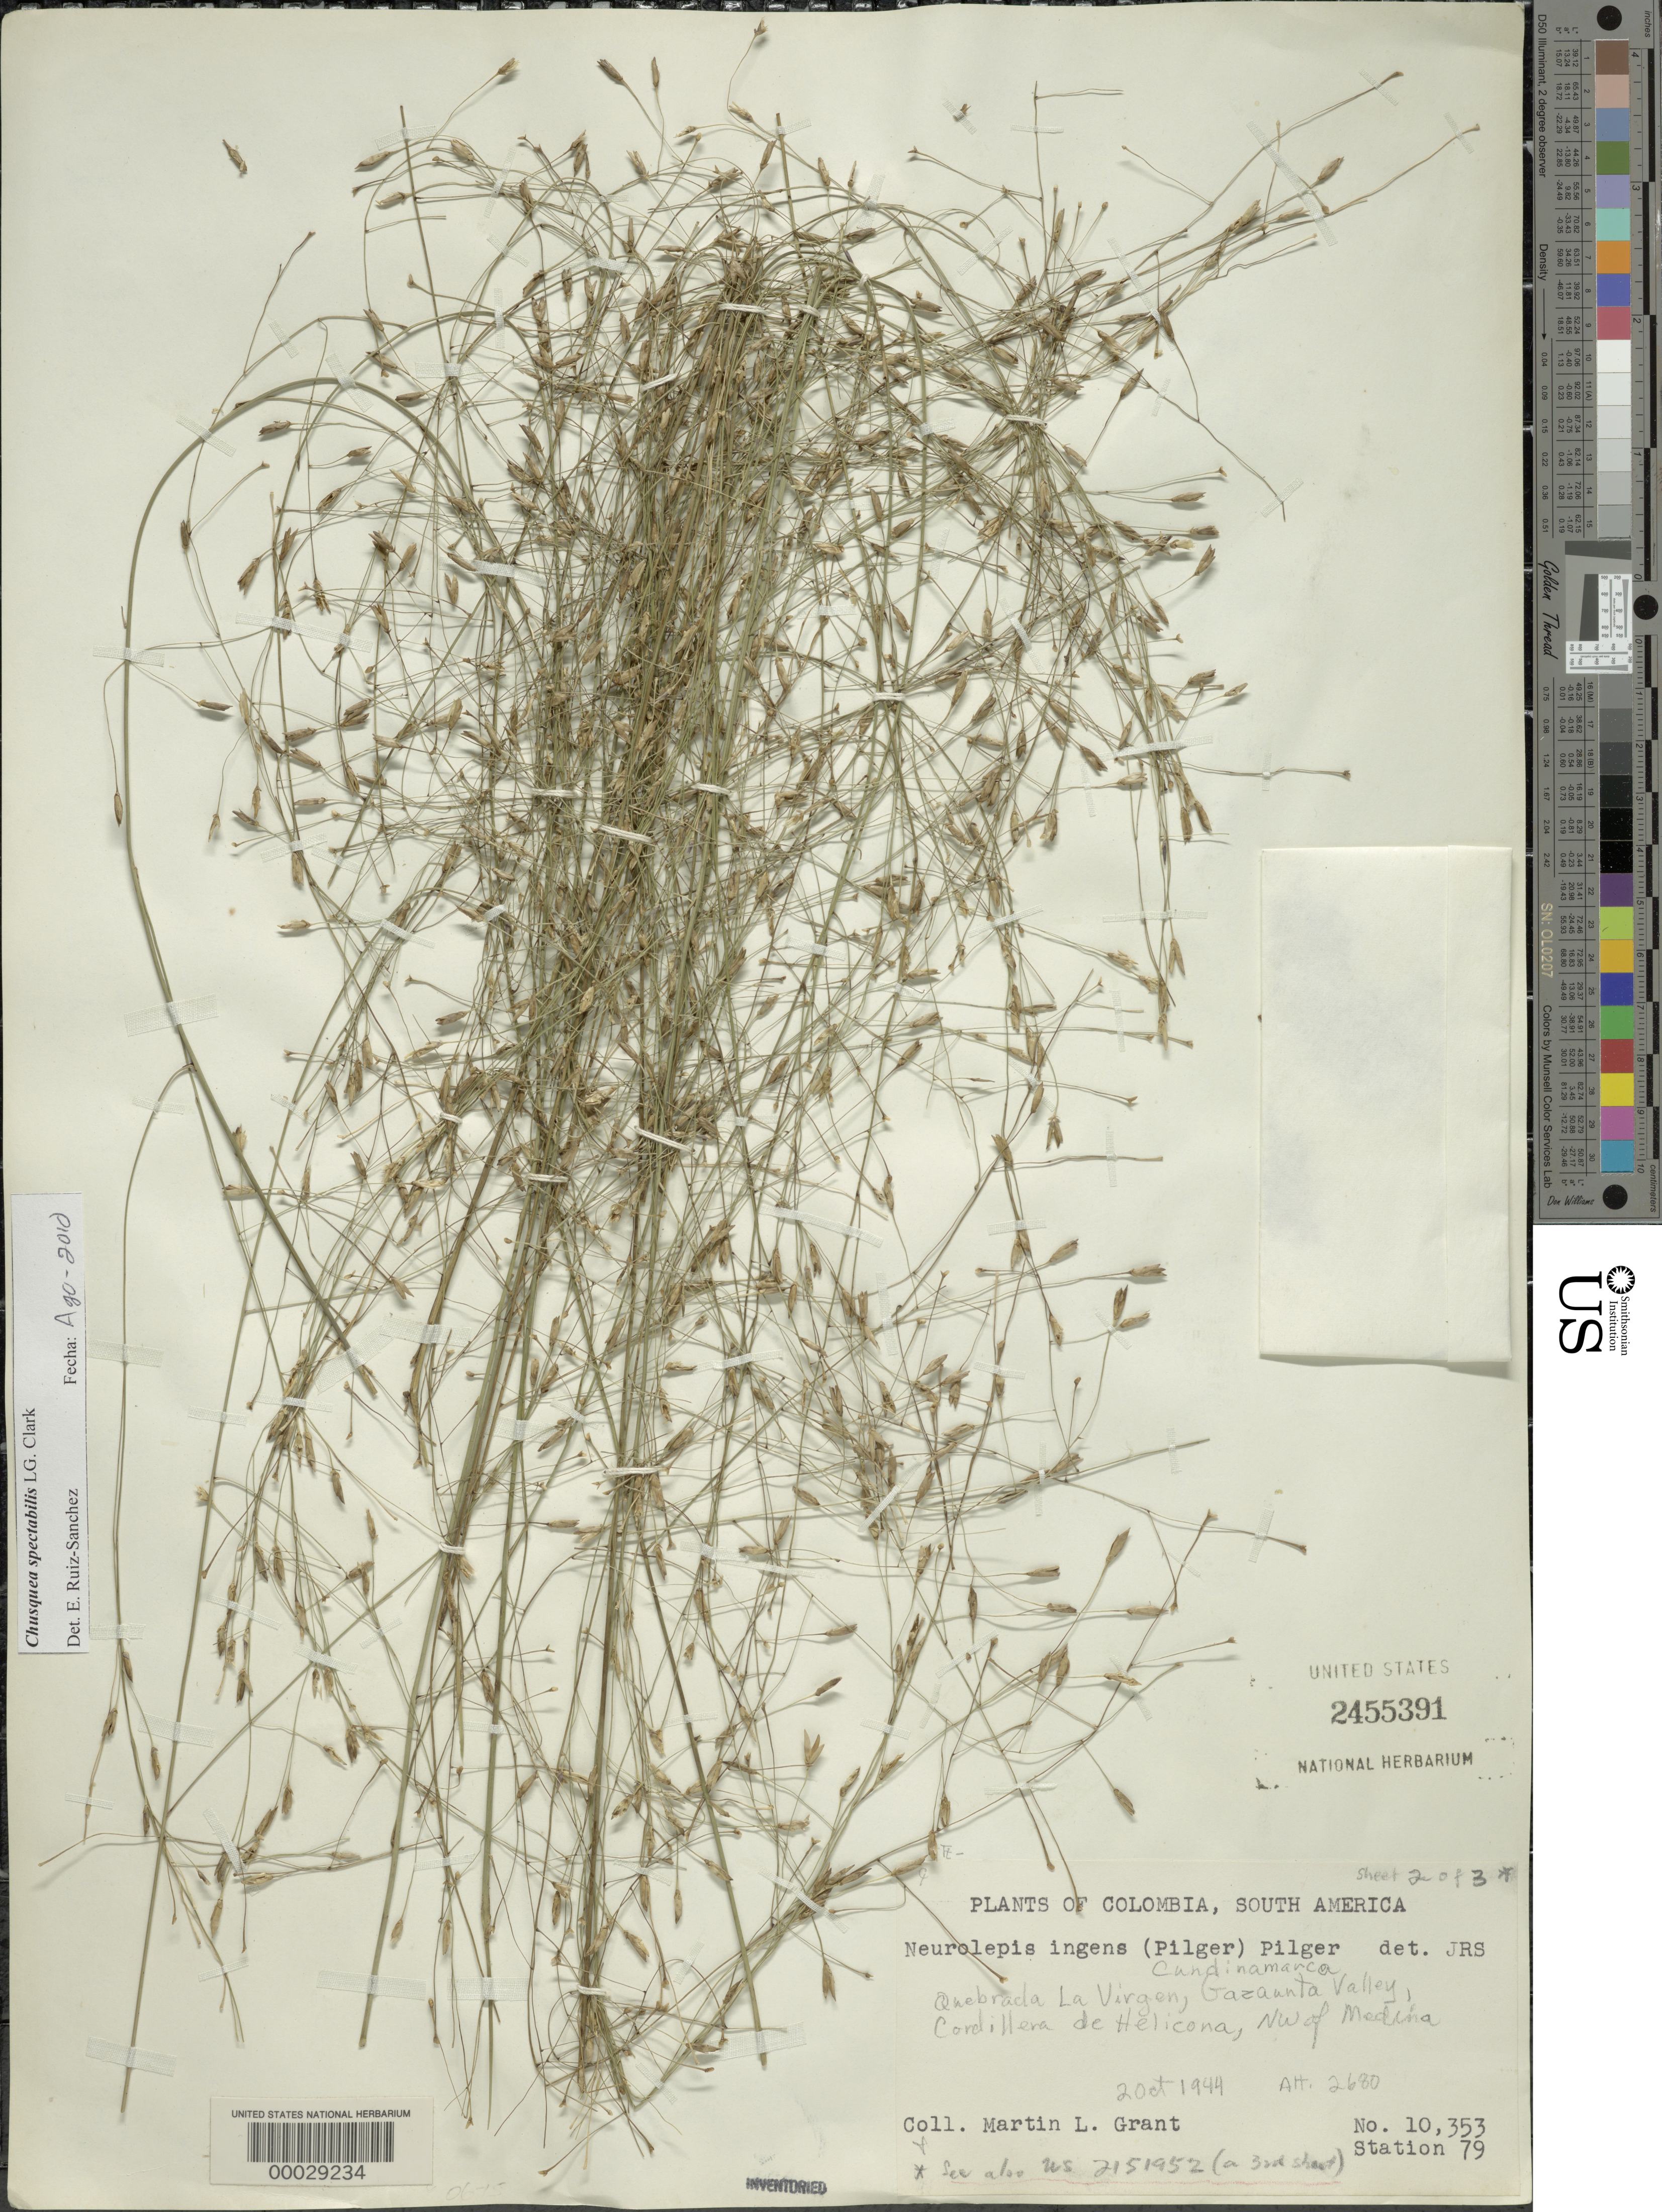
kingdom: Plantae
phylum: Tracheophyta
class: Liliopsida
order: Poales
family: Poaceae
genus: Chusquea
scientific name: Chusquea spectabilis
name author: L.G. Clark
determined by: Ruíz-Sanchez, E.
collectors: M. L. Grant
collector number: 10353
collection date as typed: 02 Oct 1944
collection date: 1944-10-02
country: Colombia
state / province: Cundinamarca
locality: Quebrada la Virgen, Garzaunta Valley, Cordillera de Helicona, NW of Medina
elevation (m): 2680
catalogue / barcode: US 2455391